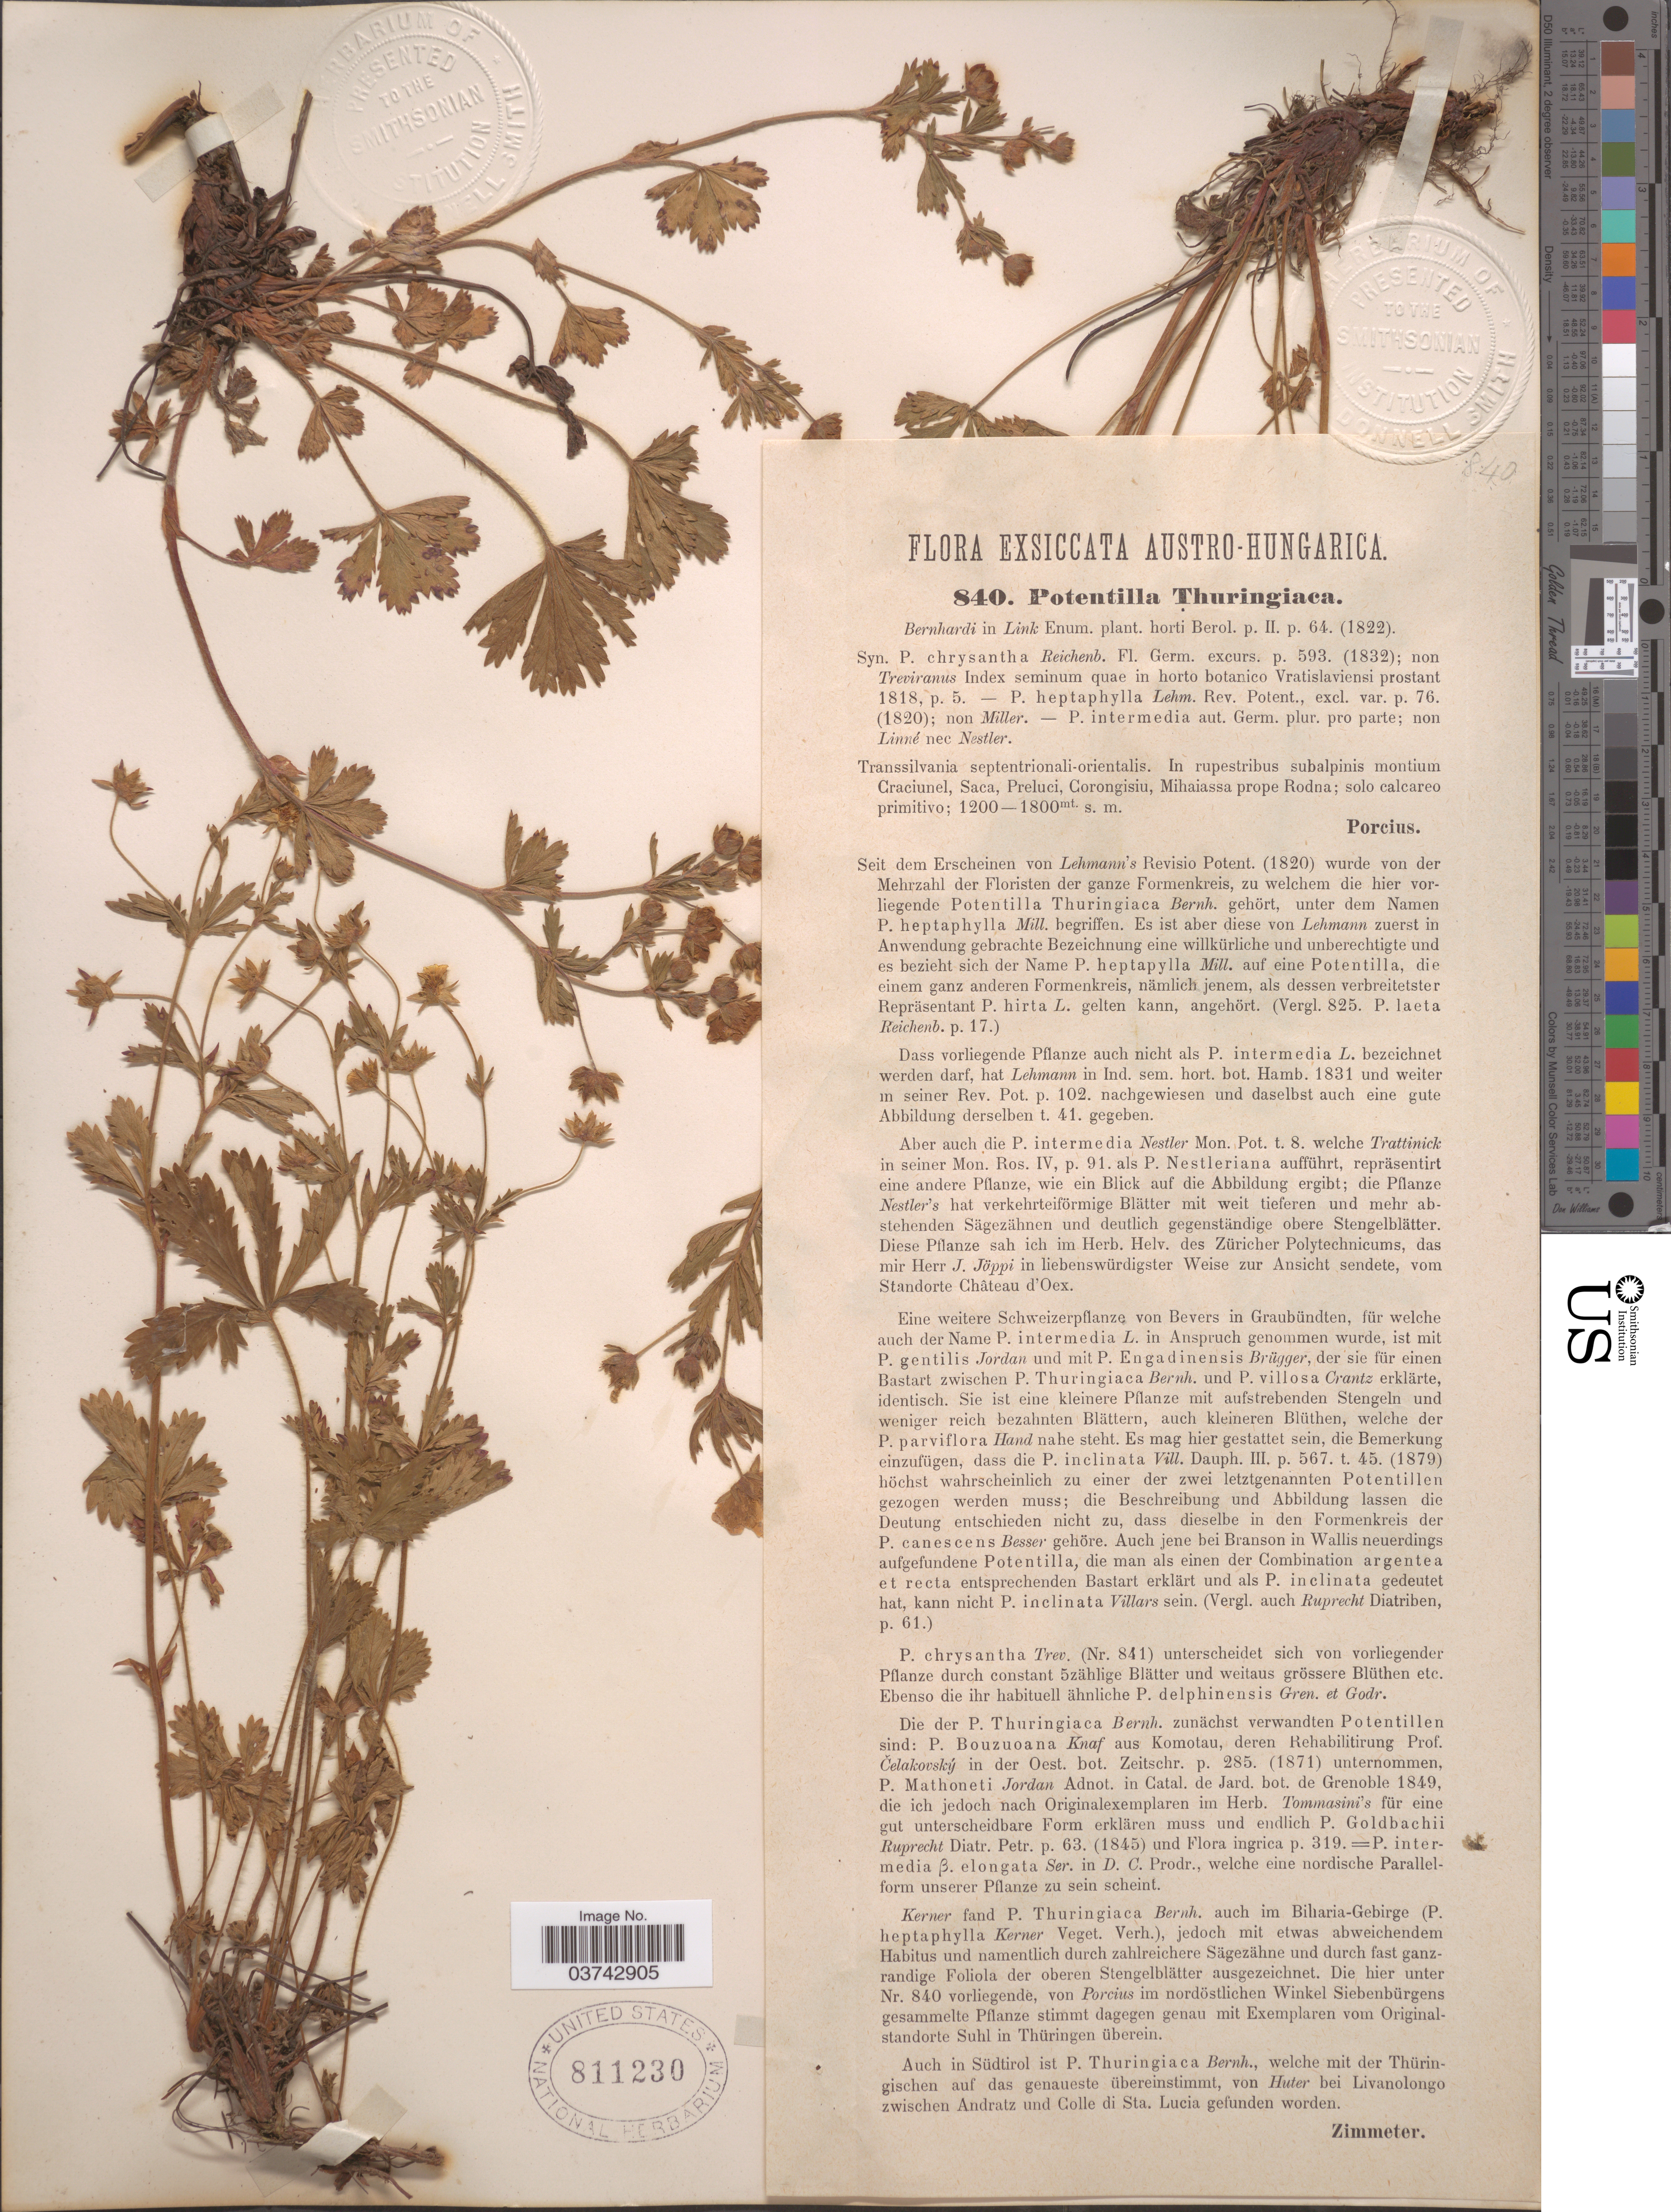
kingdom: Plantae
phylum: Tracheophyta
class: Magnoliopsida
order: Rosales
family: Rosaceae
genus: Potentilla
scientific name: Potentilla thuringiaca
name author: Bernh. ex Link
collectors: Porcius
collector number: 840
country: Romania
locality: Austro-Hungarica. Transsilvania septentrionali-orientalis. In rupestribus subalpinis montium Craciunel, Saca, Preluci, Corongisiu, Mihaiassa prope Rodna.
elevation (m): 1200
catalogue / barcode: US 811230